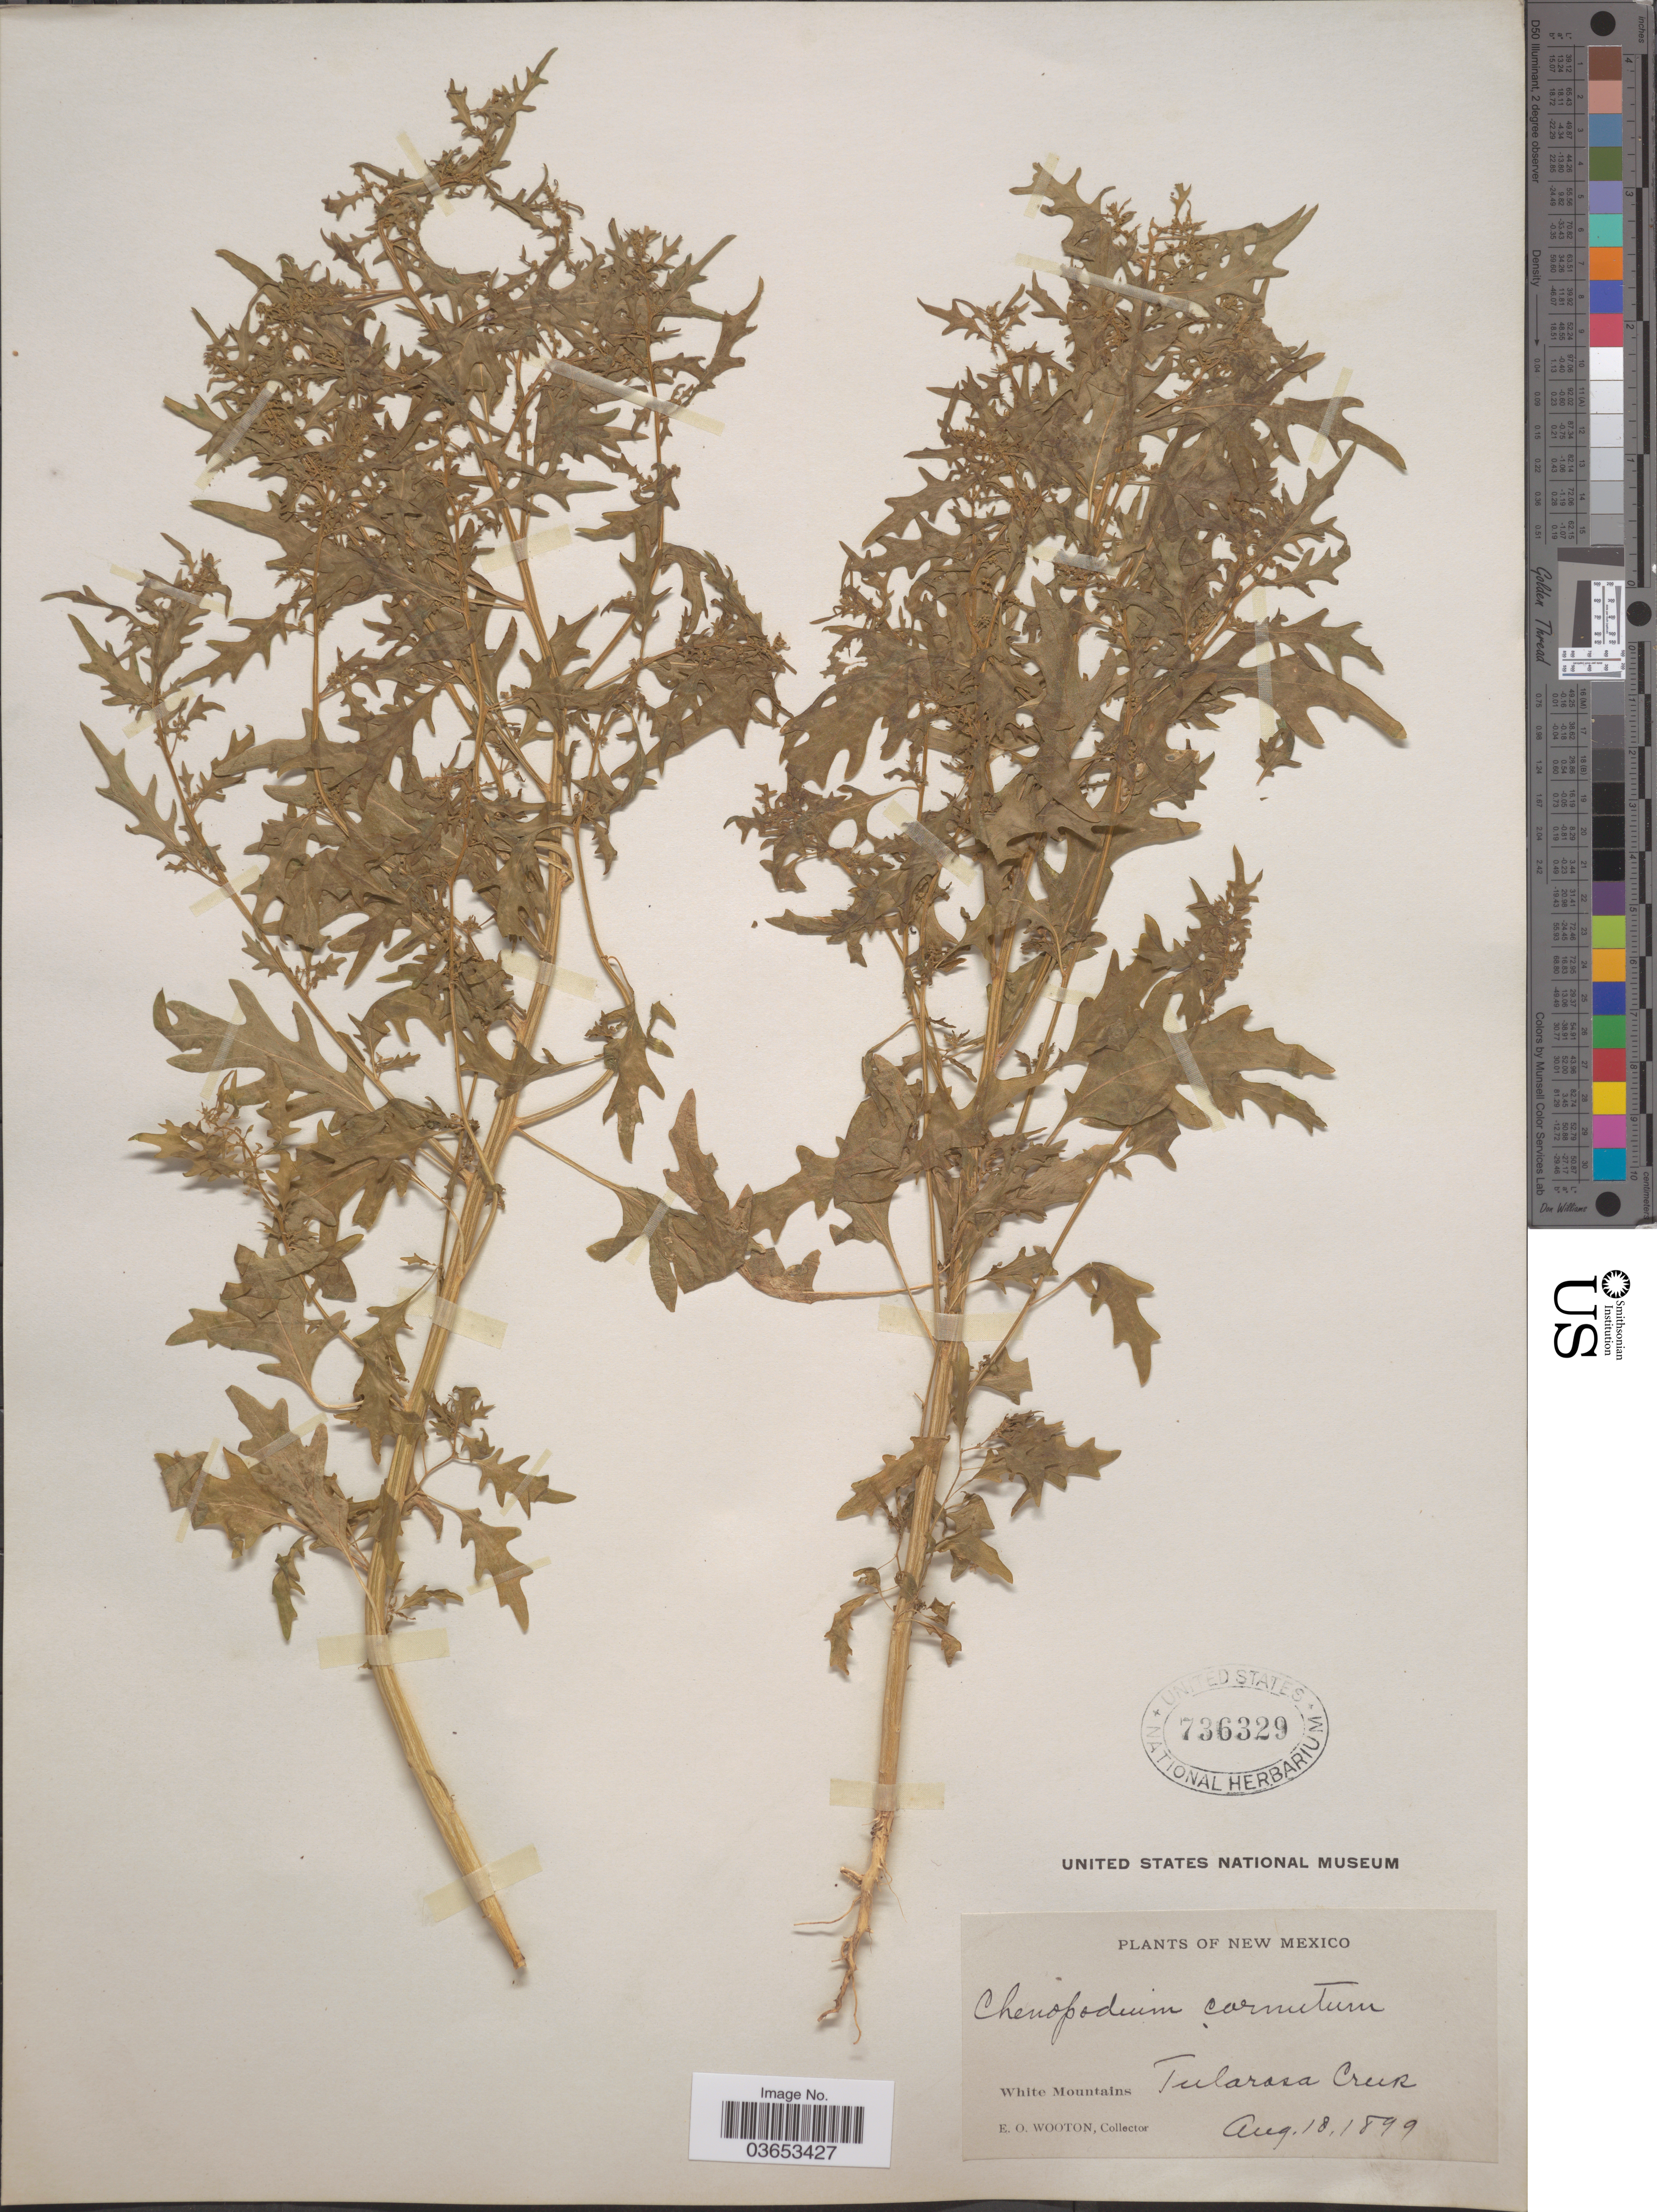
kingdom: Plantae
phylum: Tracheophyta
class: Magnoliopsida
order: Caryophyllales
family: Amaranthaceae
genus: Chenopodium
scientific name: Chenopodium incisum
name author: Poir.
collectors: E. O. Wooton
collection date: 1899-08-18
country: United States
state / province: New Mexico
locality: White Mountains Tularosa Creek.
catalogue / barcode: US 736329